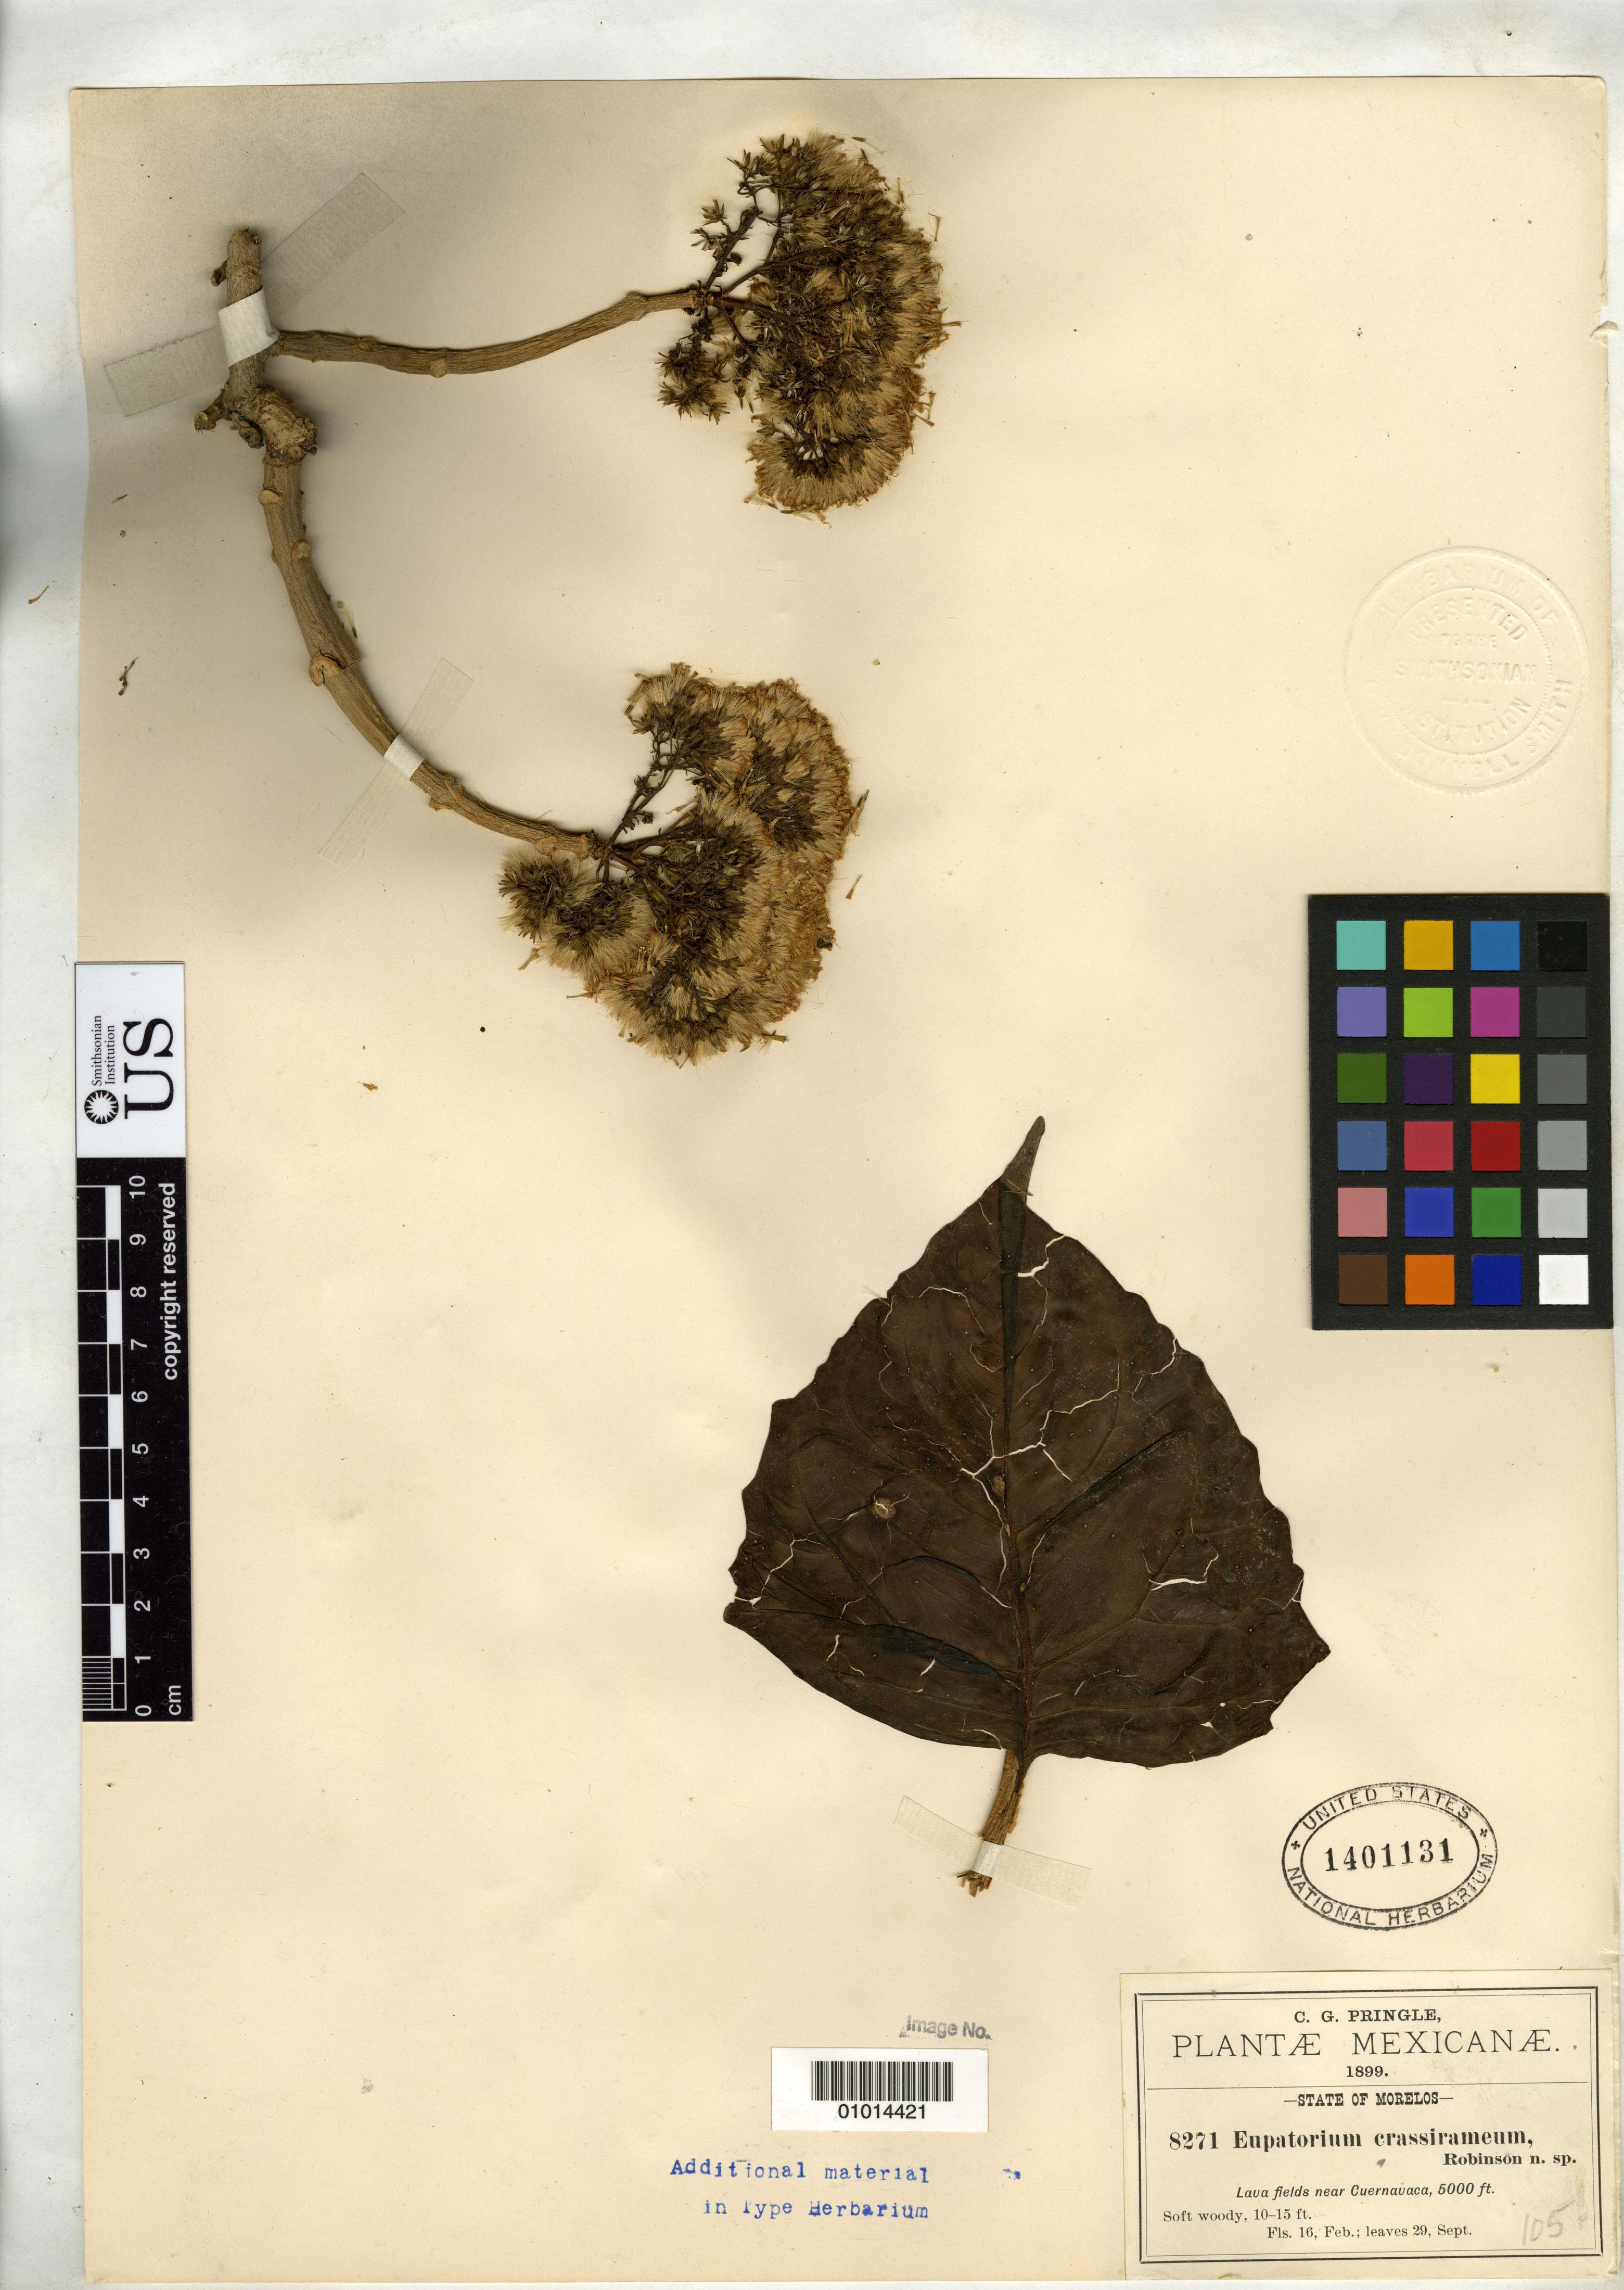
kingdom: Plantae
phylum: Tracheophyta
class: Magnoliopsida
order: Asterales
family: Asteraceae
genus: Eupatorium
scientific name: Eupatorium crassirameum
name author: B.L. Rob.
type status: Isosyntype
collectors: C. G. Pringle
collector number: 8271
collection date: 1899-02-16,1899-09-29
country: Mexico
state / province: Morelos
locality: Lava fields near Cuernavaca.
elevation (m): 1524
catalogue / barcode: US 1401131